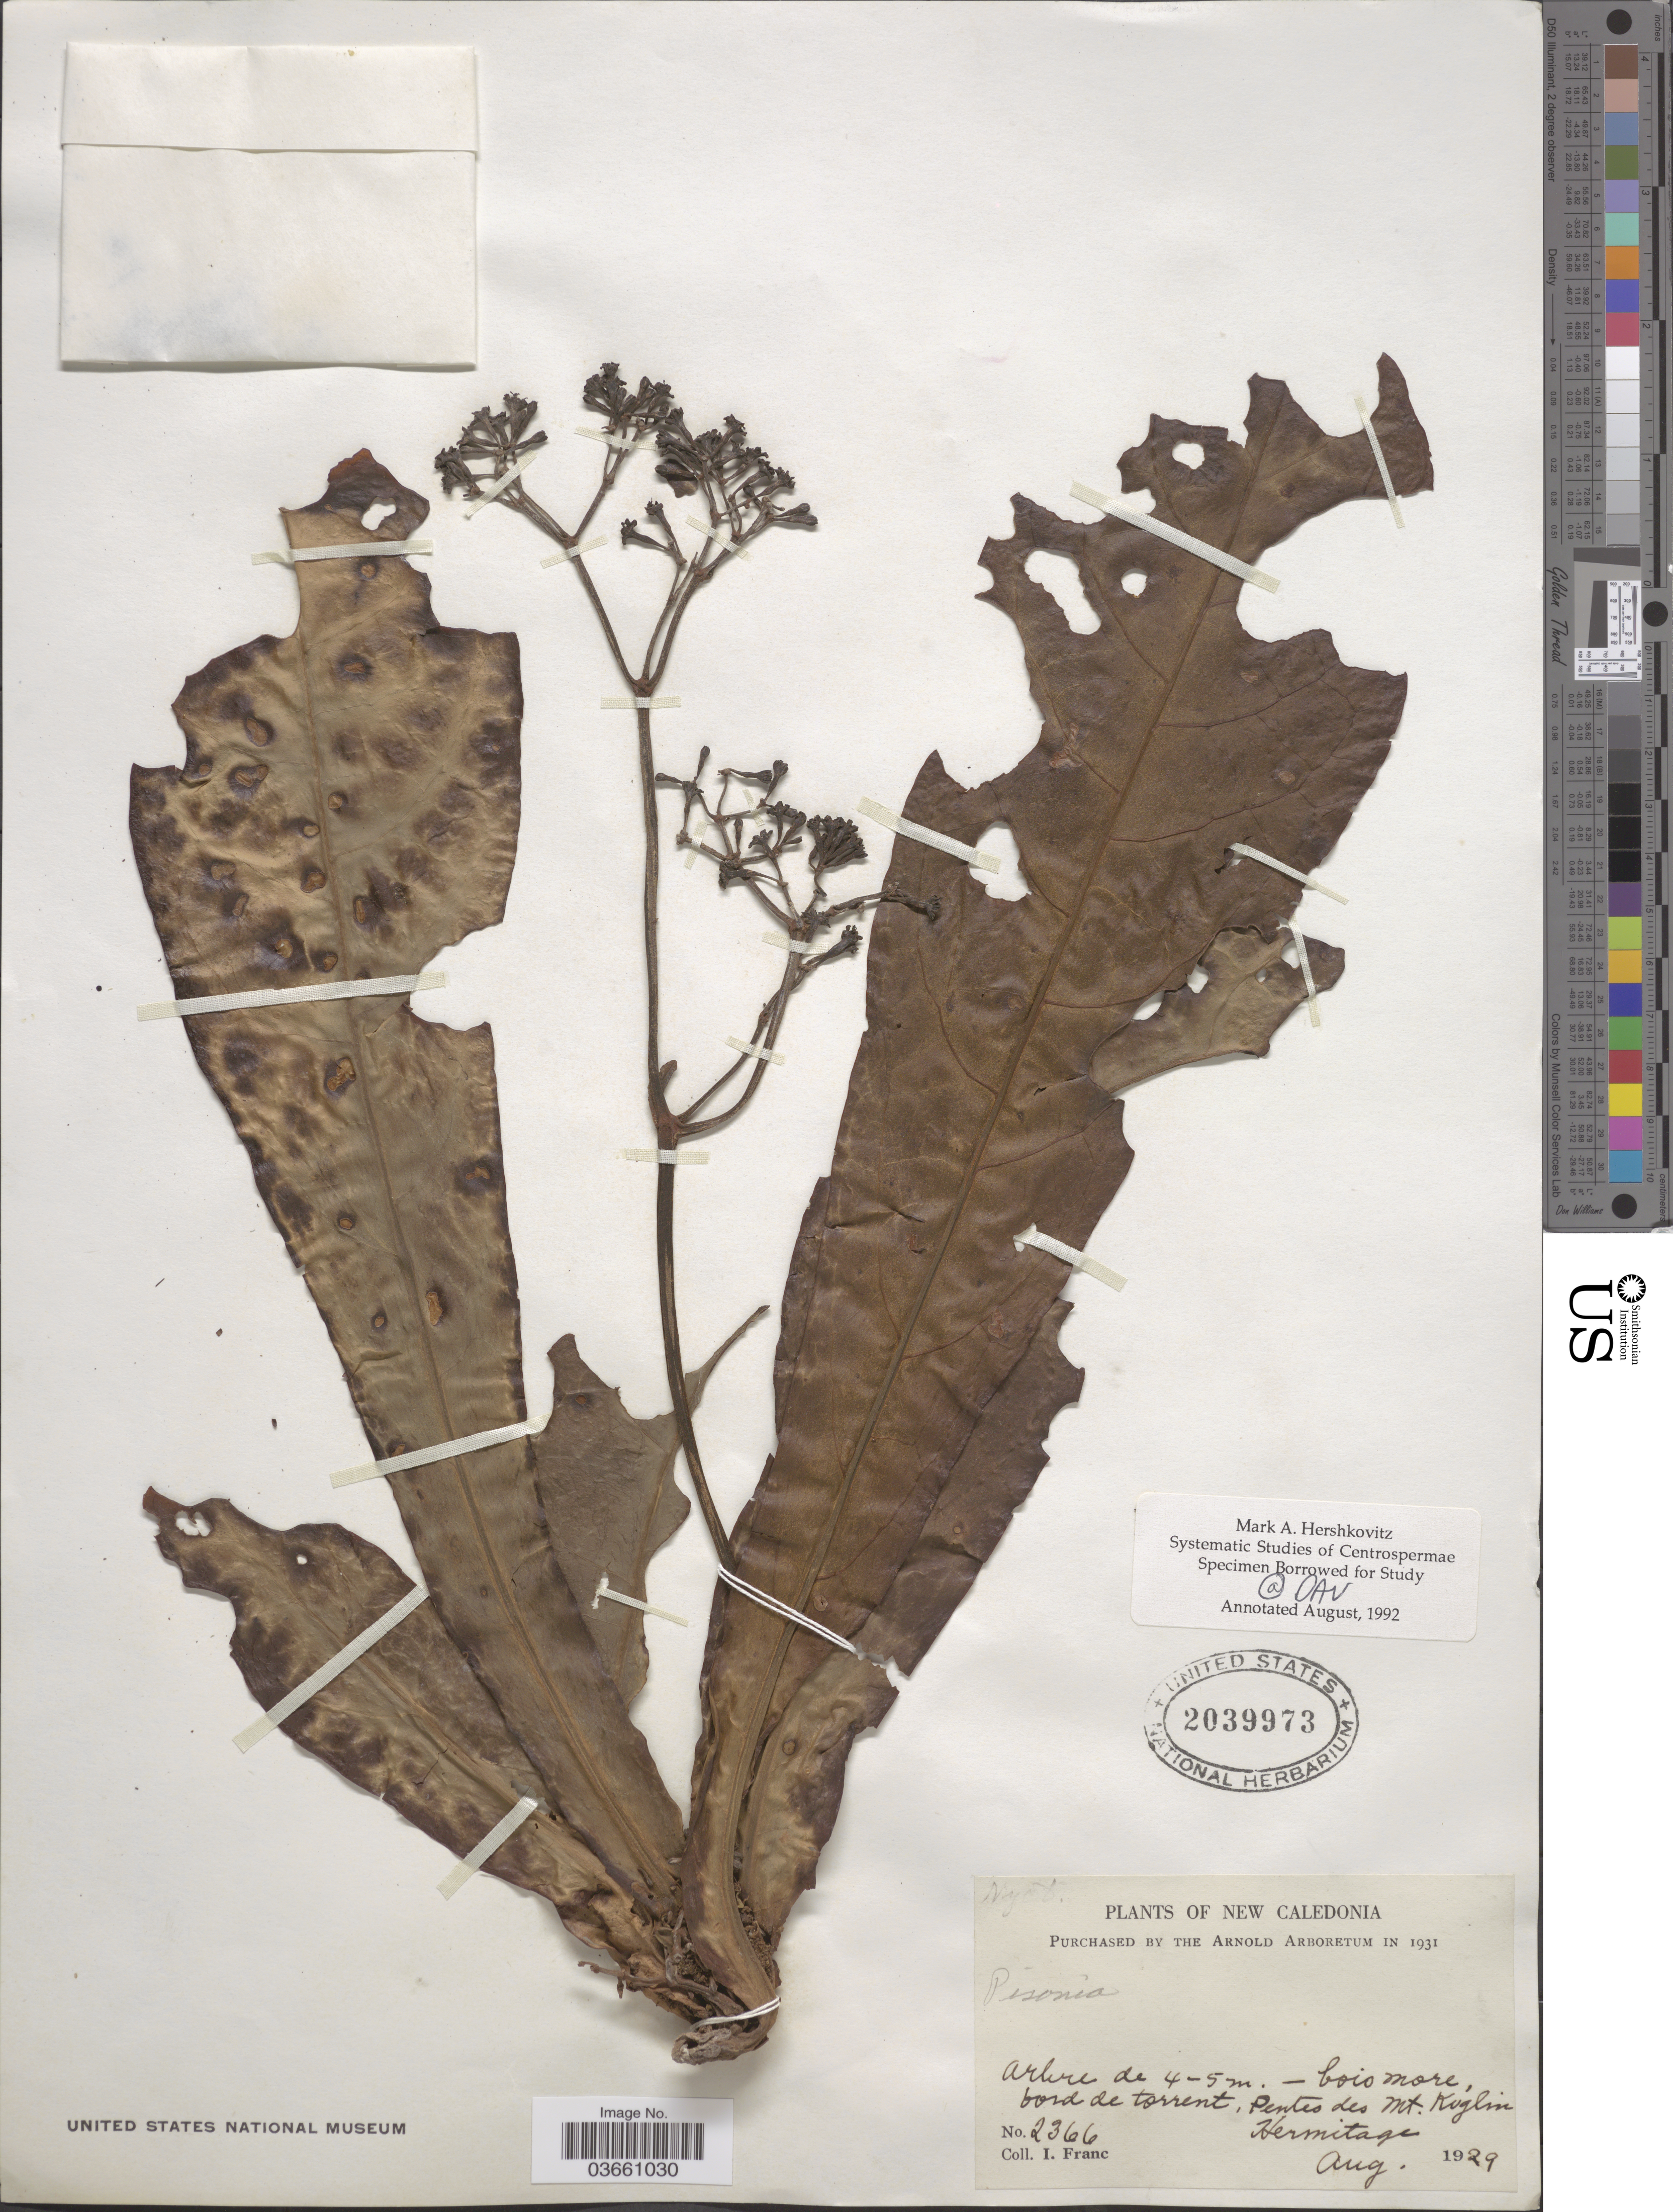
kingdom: Plantae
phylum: Tracheophyta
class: Magnoliopsida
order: Caryophyllales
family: Nyctaginaceae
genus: Pisonia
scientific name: Pisonia sp.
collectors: I. Franc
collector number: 2366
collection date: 1929-08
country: New Caledonia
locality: Boio more, bord de torrent, pentes [unsure placement] des Mt. Koglin Hermitage.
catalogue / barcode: US 2039973